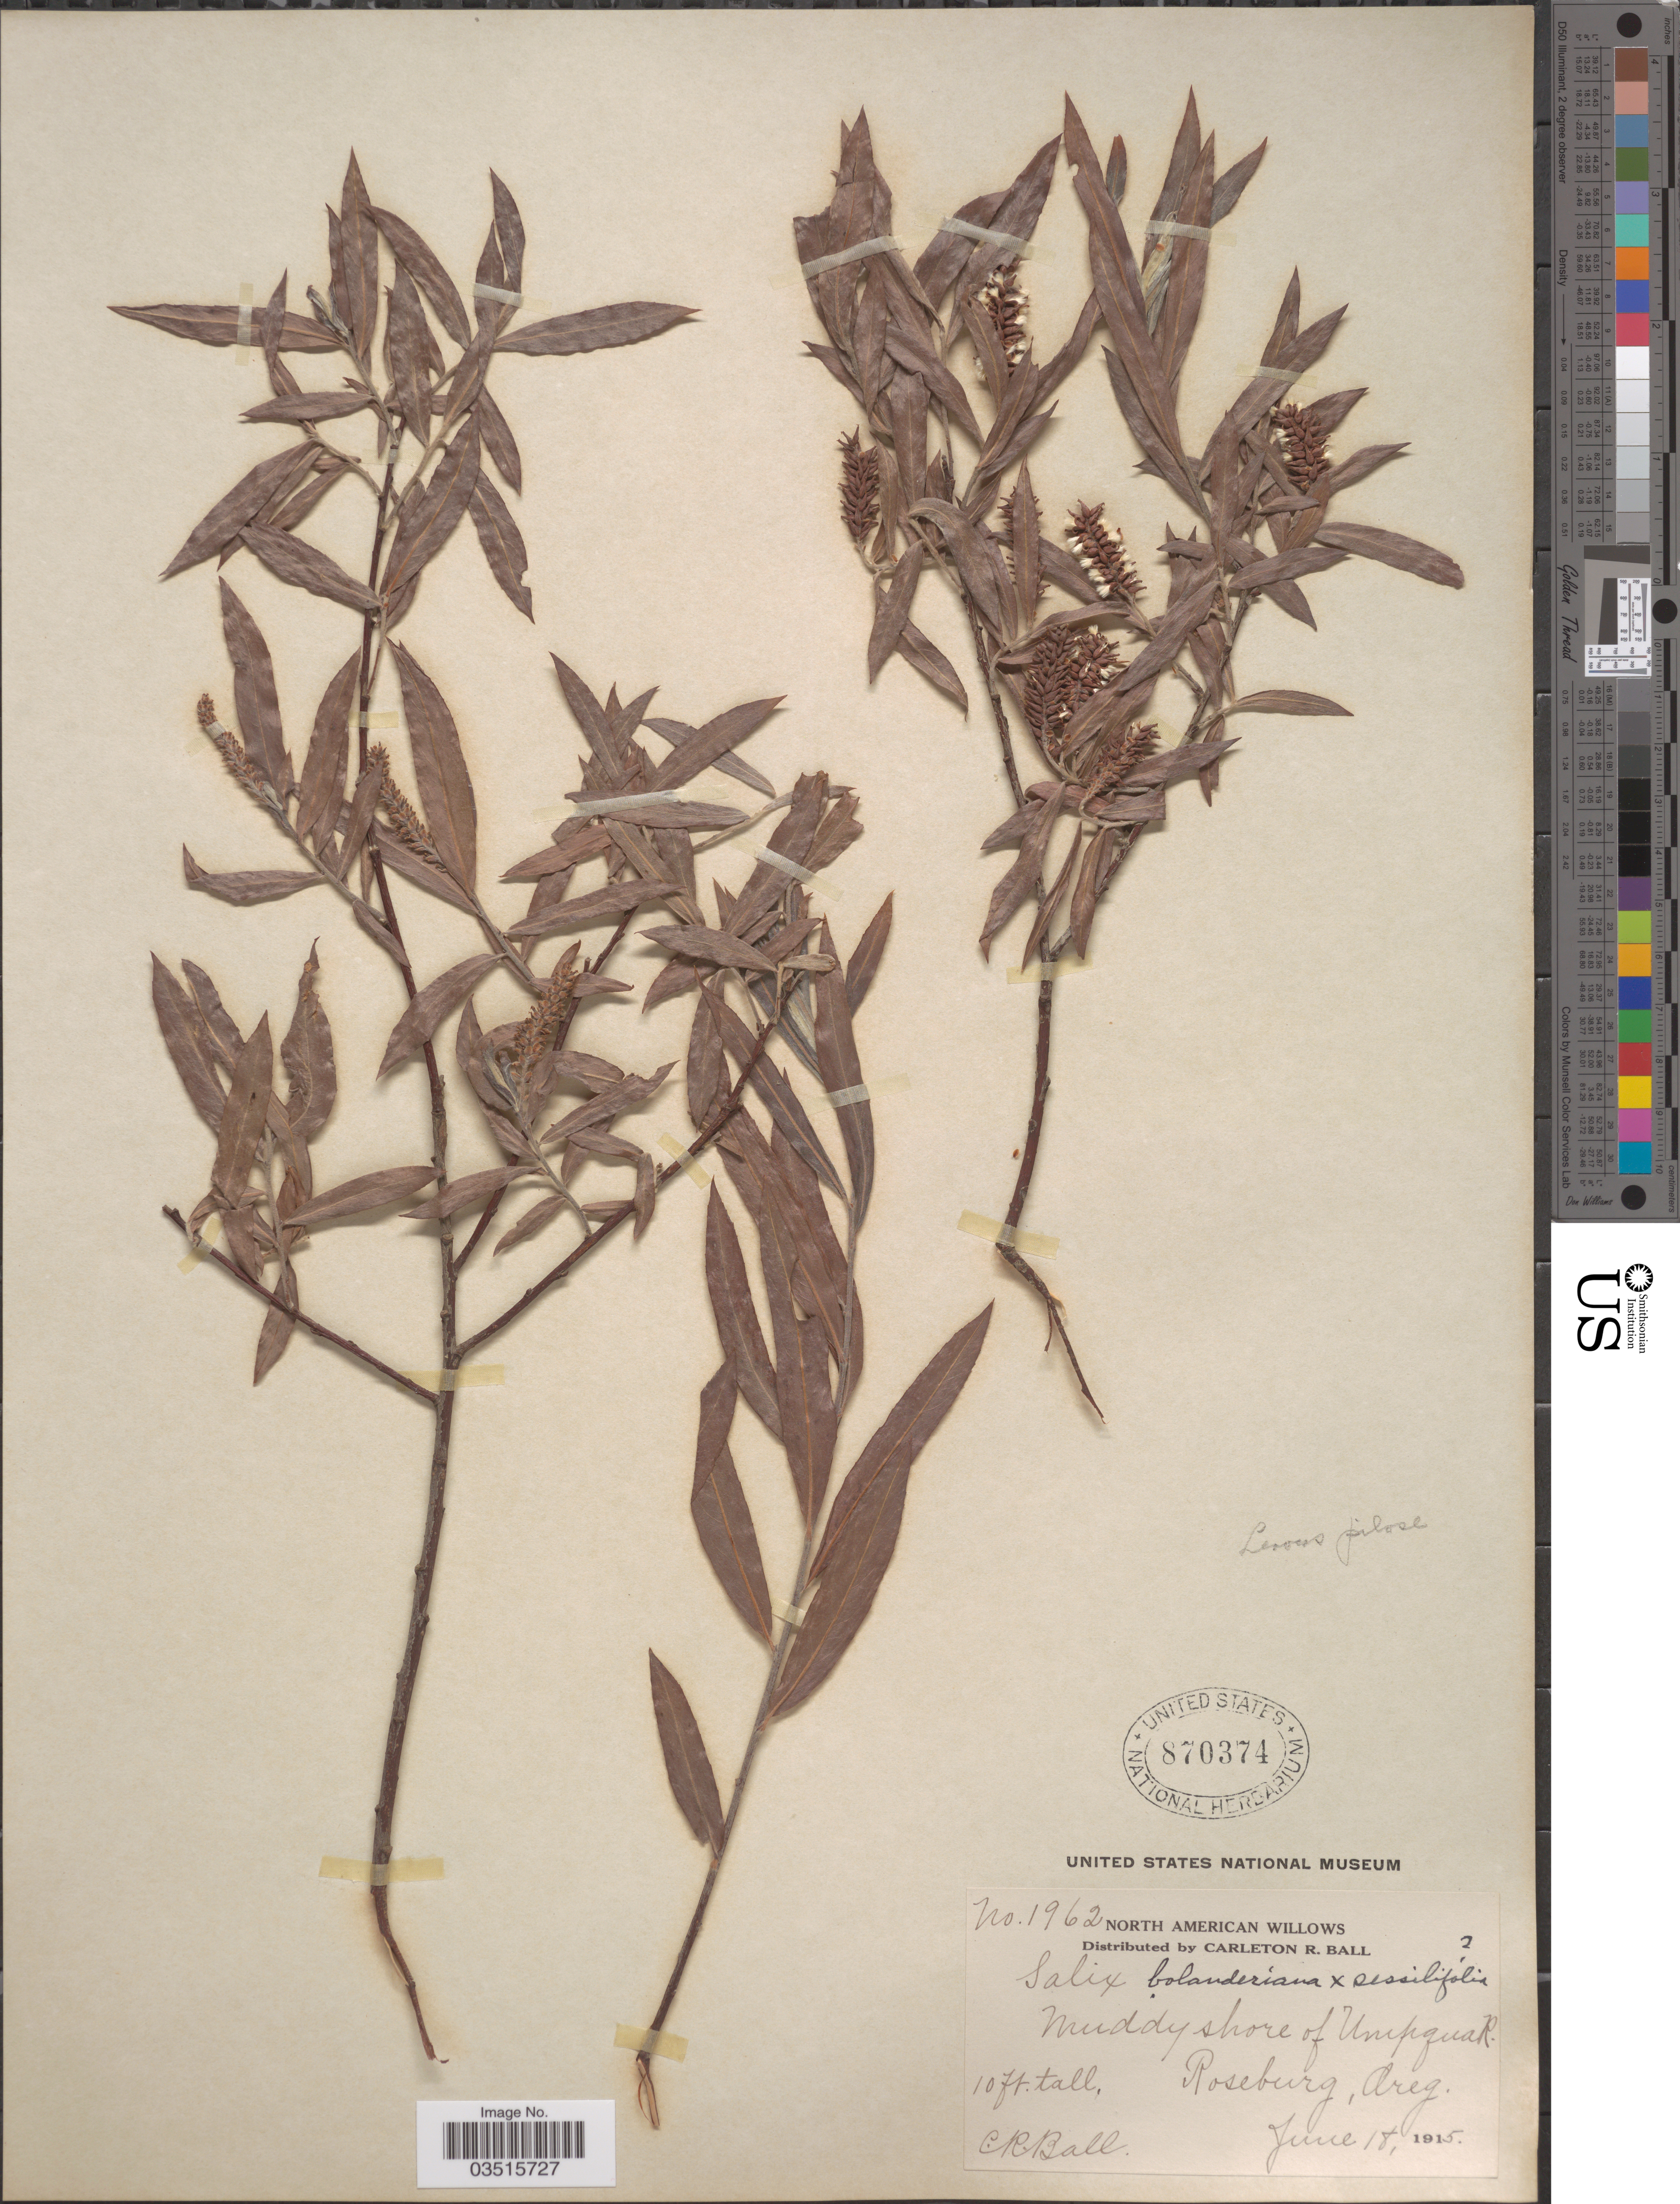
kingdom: Plantae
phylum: Tracheophyta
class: Magnoliopsida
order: Malpighiales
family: Salicaceae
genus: Salix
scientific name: Salix melanopsis var. bolanderiana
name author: (Rowlee) C.K. Schneid.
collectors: C. R. Ball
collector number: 1962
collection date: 1915-06-18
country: United States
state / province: Oregon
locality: Muddy shore of Umpqua R. Roseburg.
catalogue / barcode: US 870374